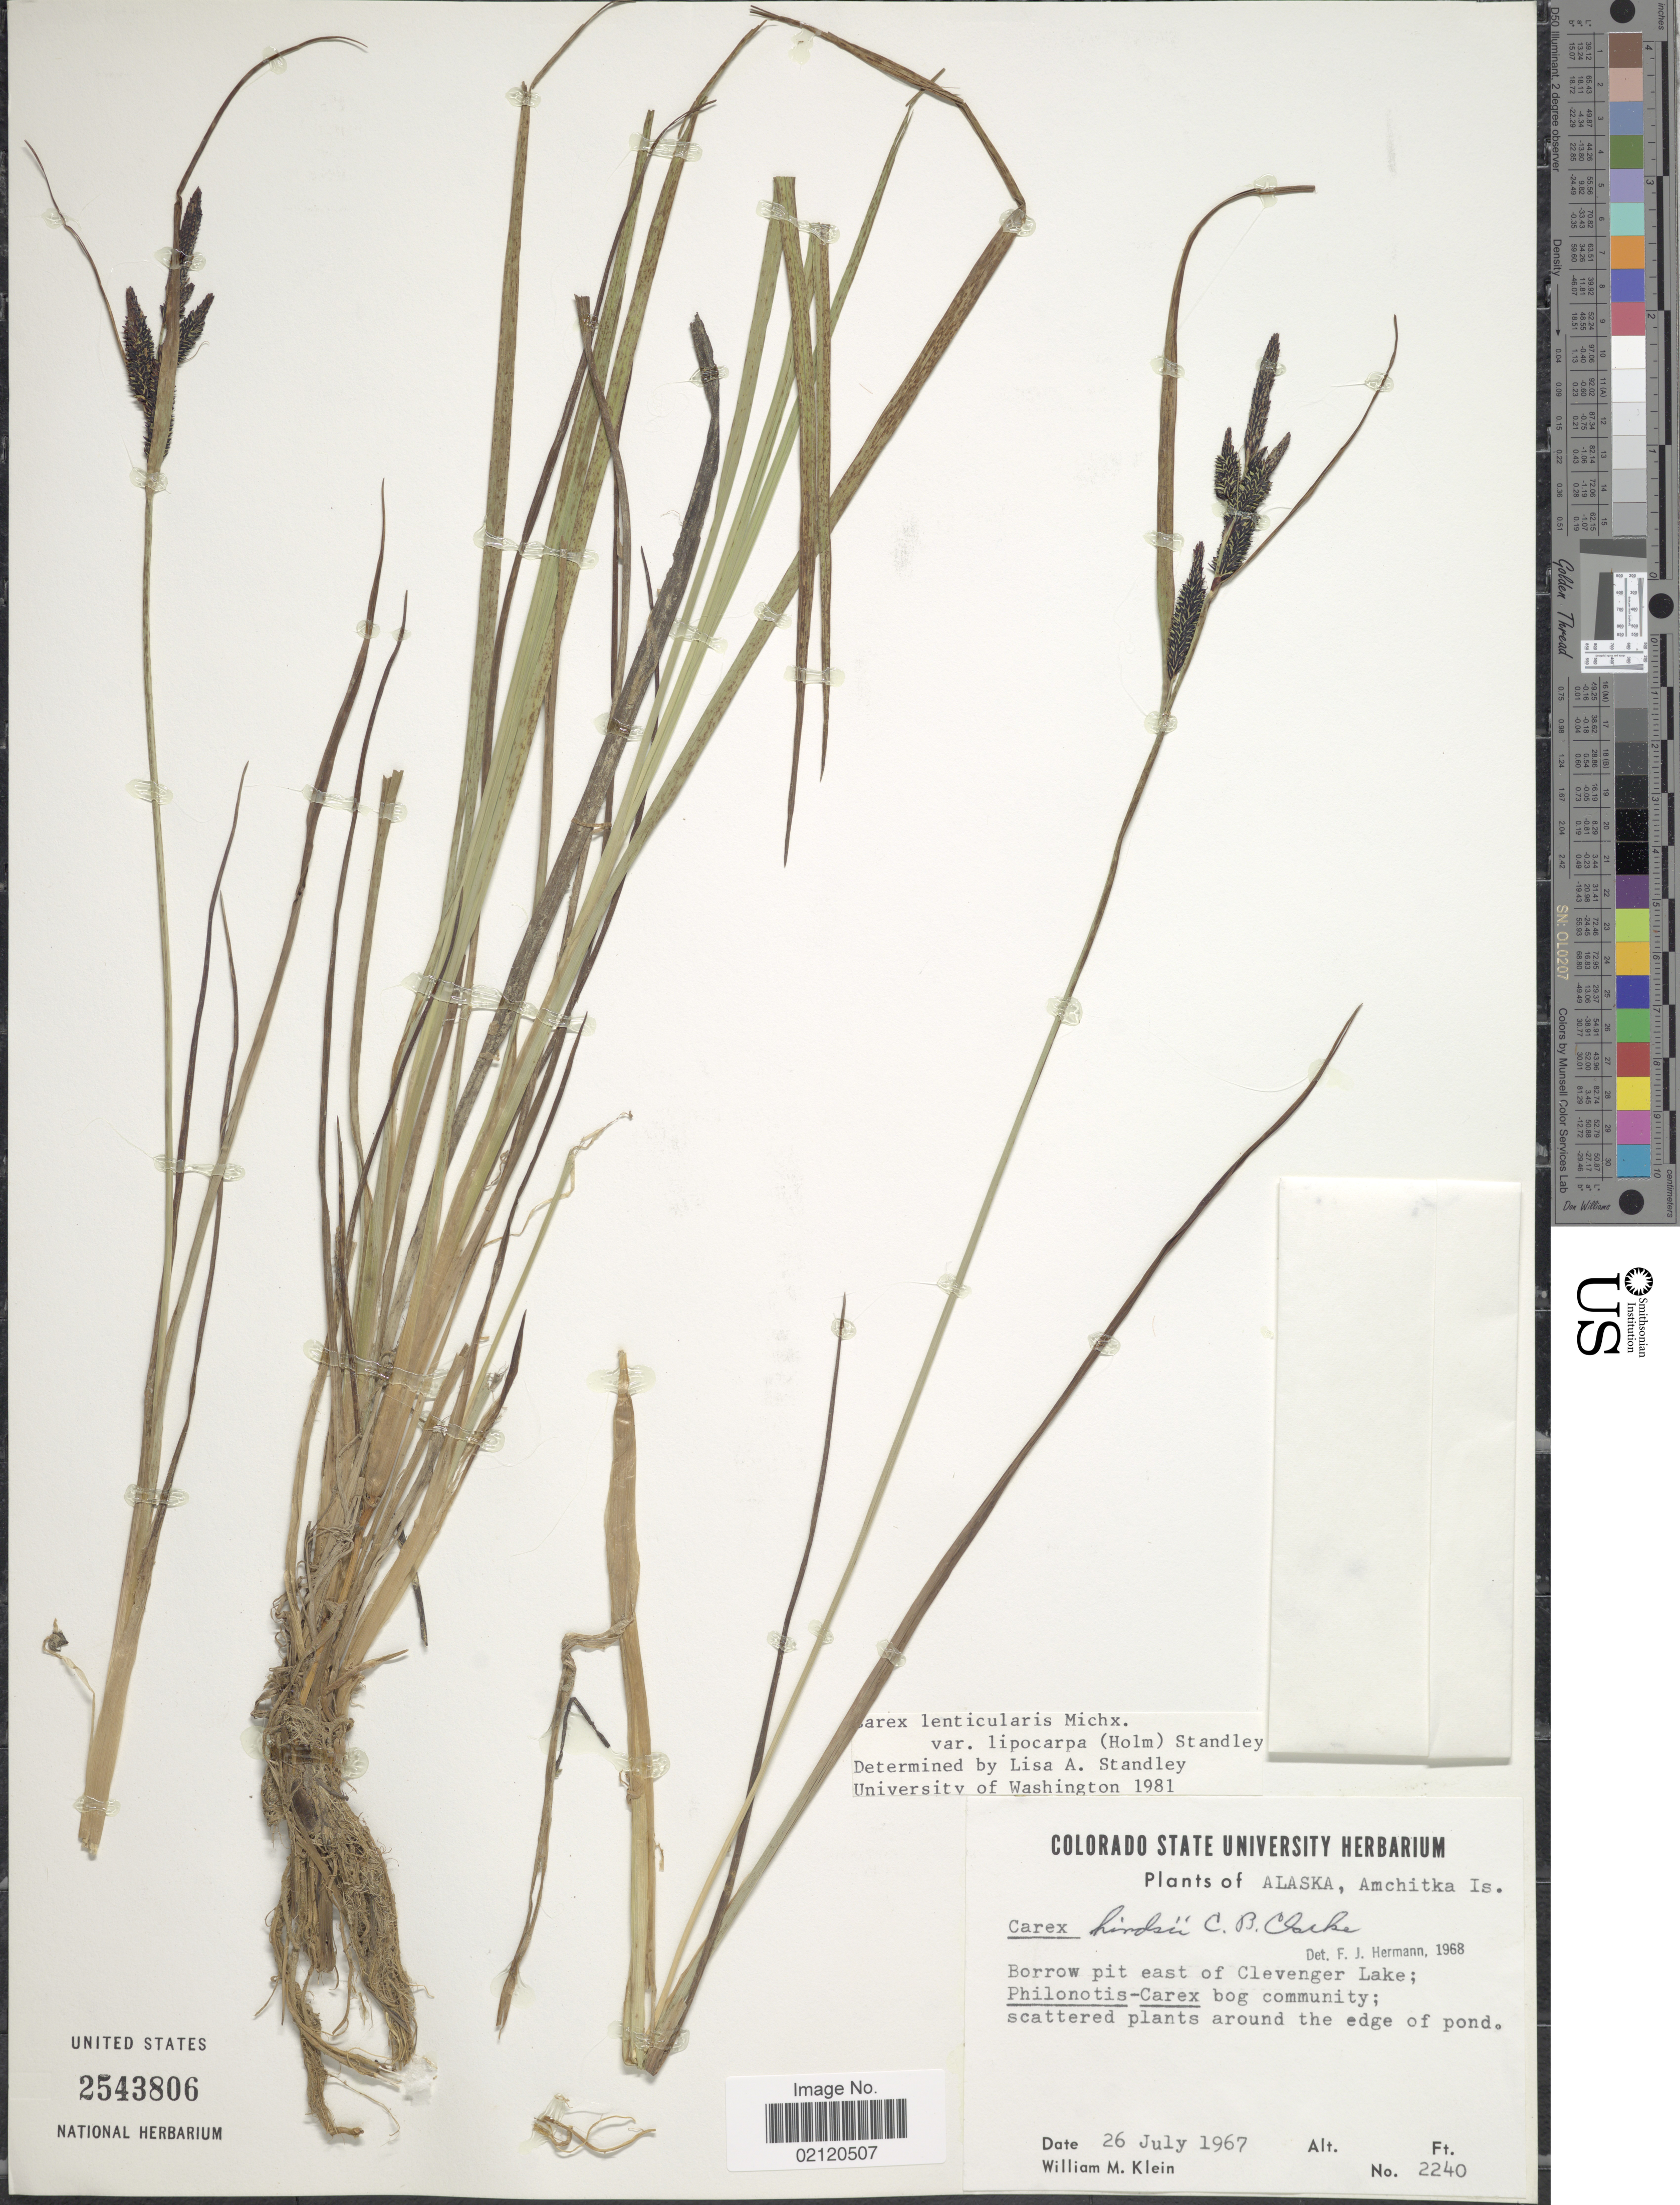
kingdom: Plantae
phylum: Tracheophyta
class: Liliopsida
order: Poales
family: Cyperaceae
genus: Carex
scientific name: Carex kelloggii var. kelloggii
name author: W. Boott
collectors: W. M. Klein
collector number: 2240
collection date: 1967-07-26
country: United States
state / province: Alaska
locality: Amchitka Is., Borrow pit east of Clevenger Lake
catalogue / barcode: US 2543806